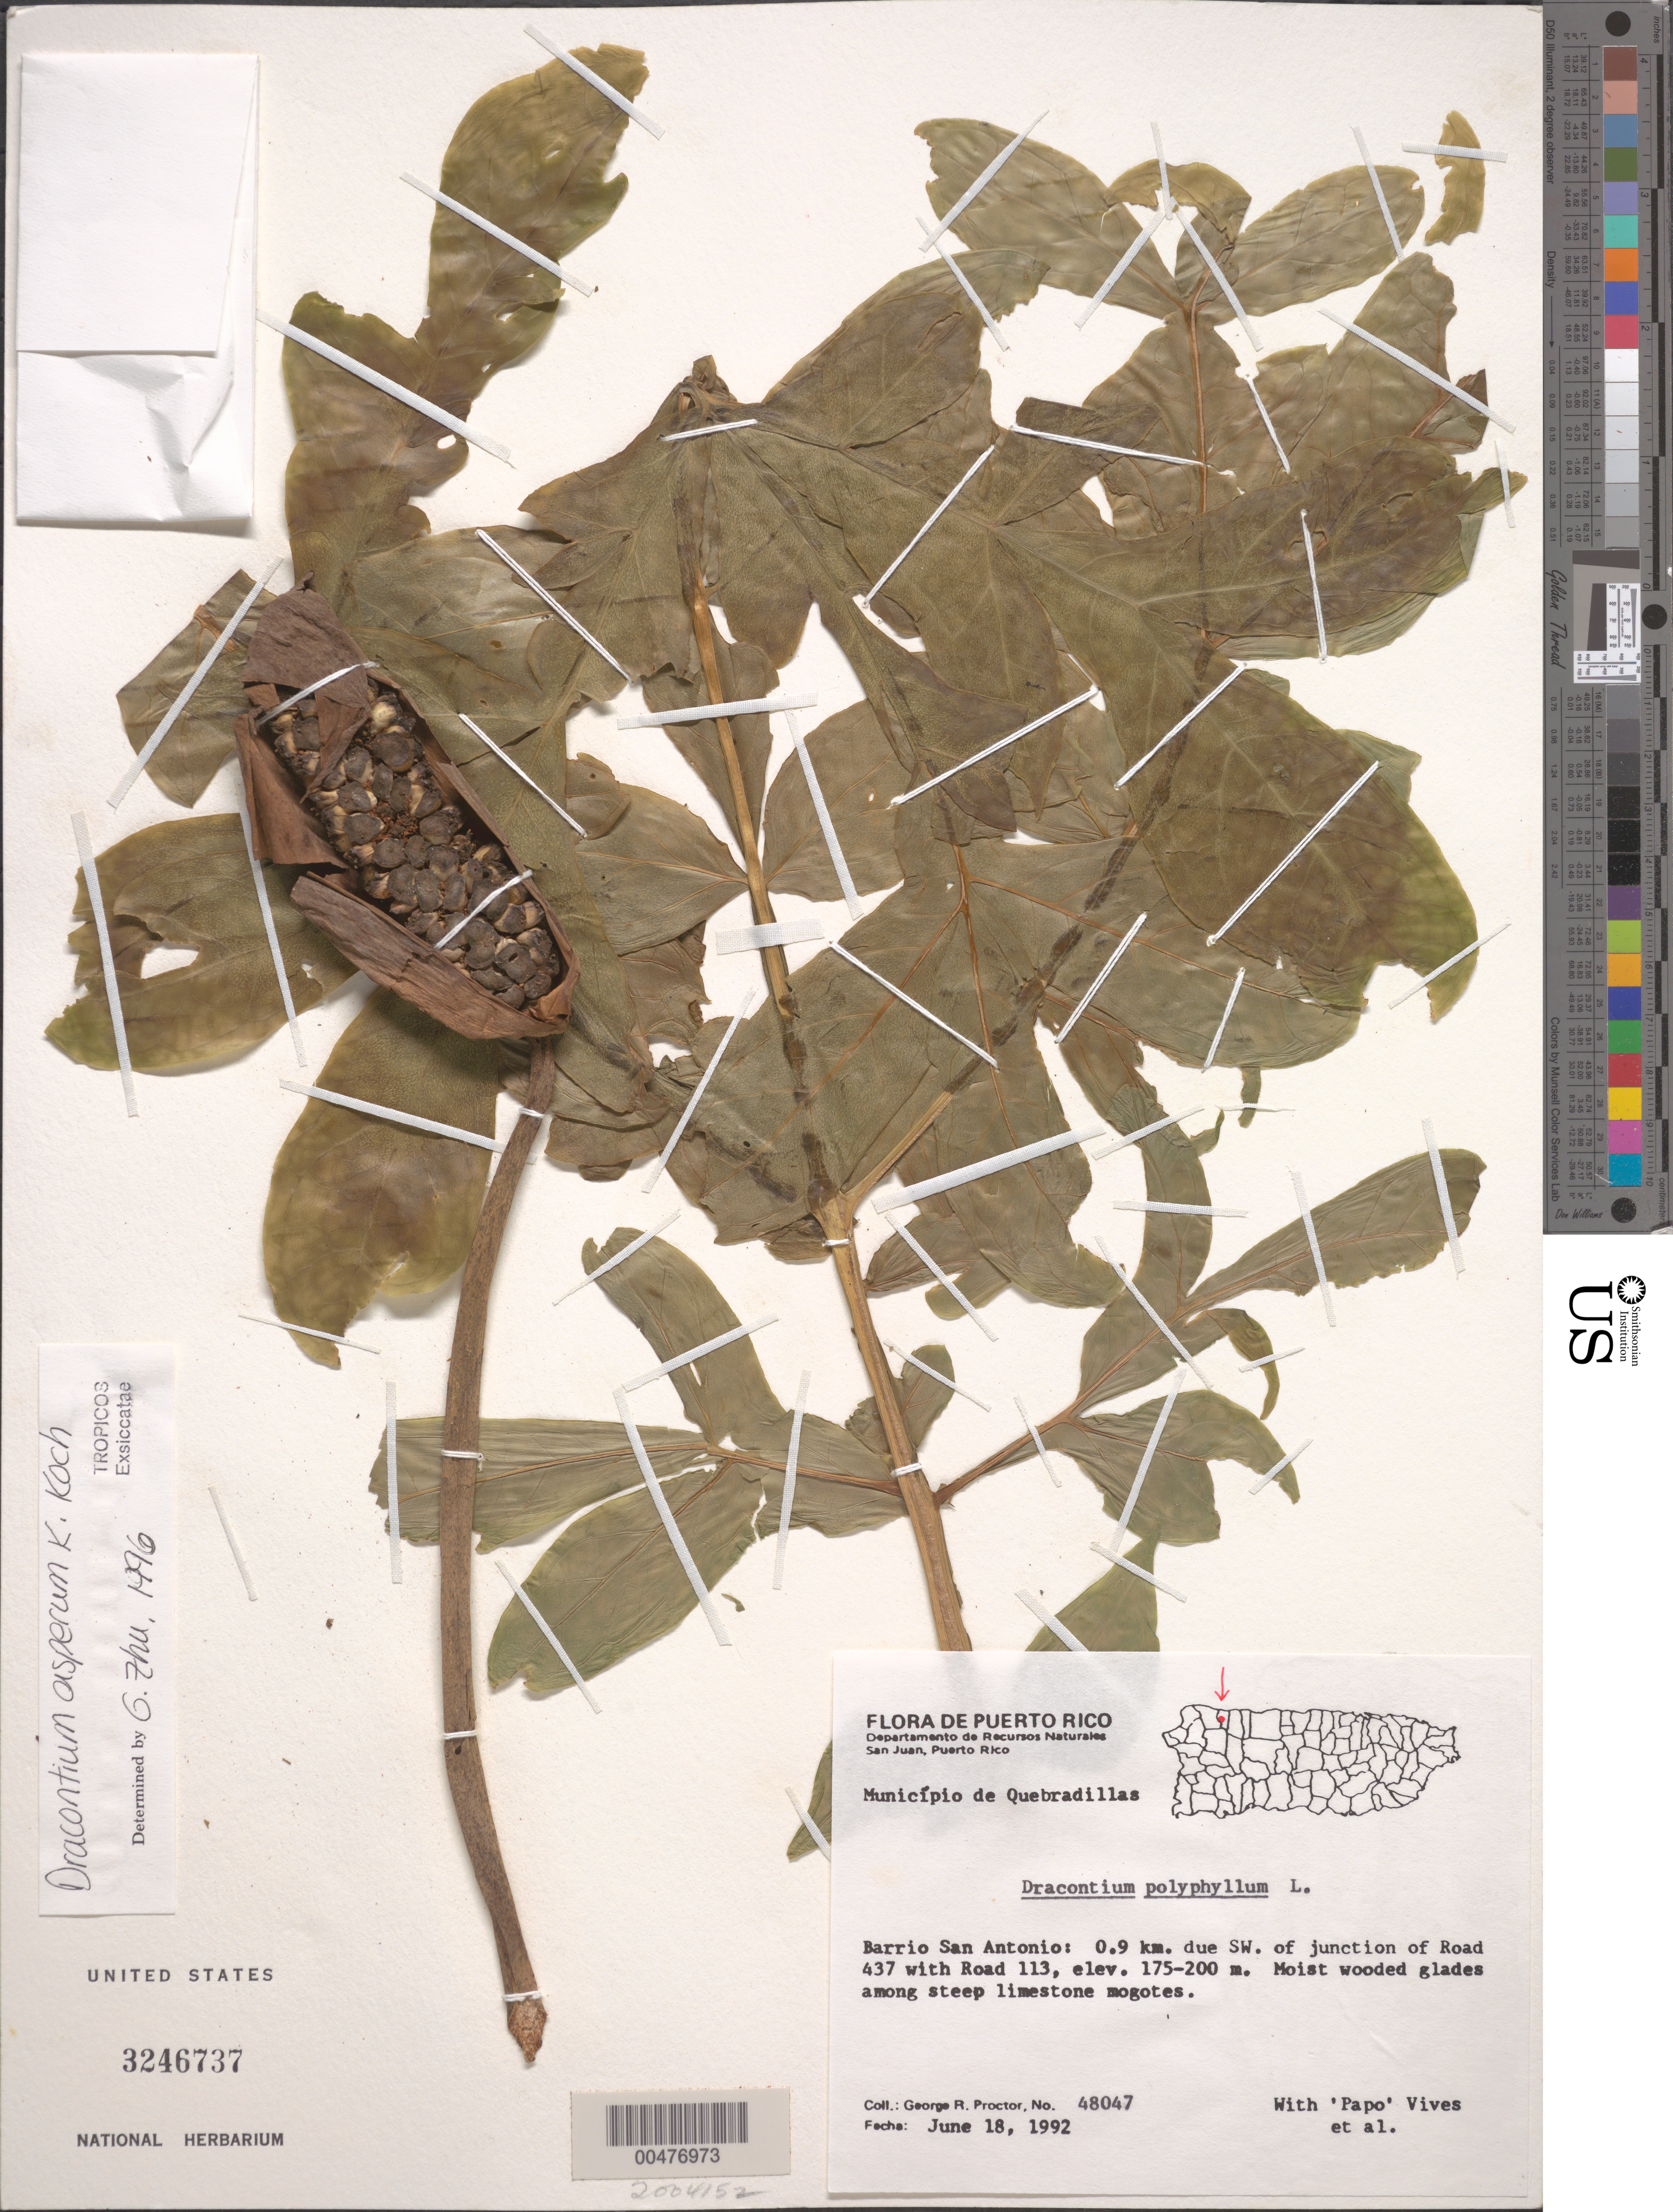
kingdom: Plantae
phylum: Tracheophyta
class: Liliopsida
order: Alismatales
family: Araceae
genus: Dracontium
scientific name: Dracontium polyphyllum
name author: L.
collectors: G. R. Proctor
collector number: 48047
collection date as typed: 18 Jun 1992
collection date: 1992-06-18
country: Puerto Rico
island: Greater Antilles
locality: Barrio San Antonio: 0.9 km due SW of jct. of Rd. 437 with Rd. 113.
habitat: Moist wooded glades among steep limestone mogotes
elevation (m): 175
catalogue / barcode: US 3246737